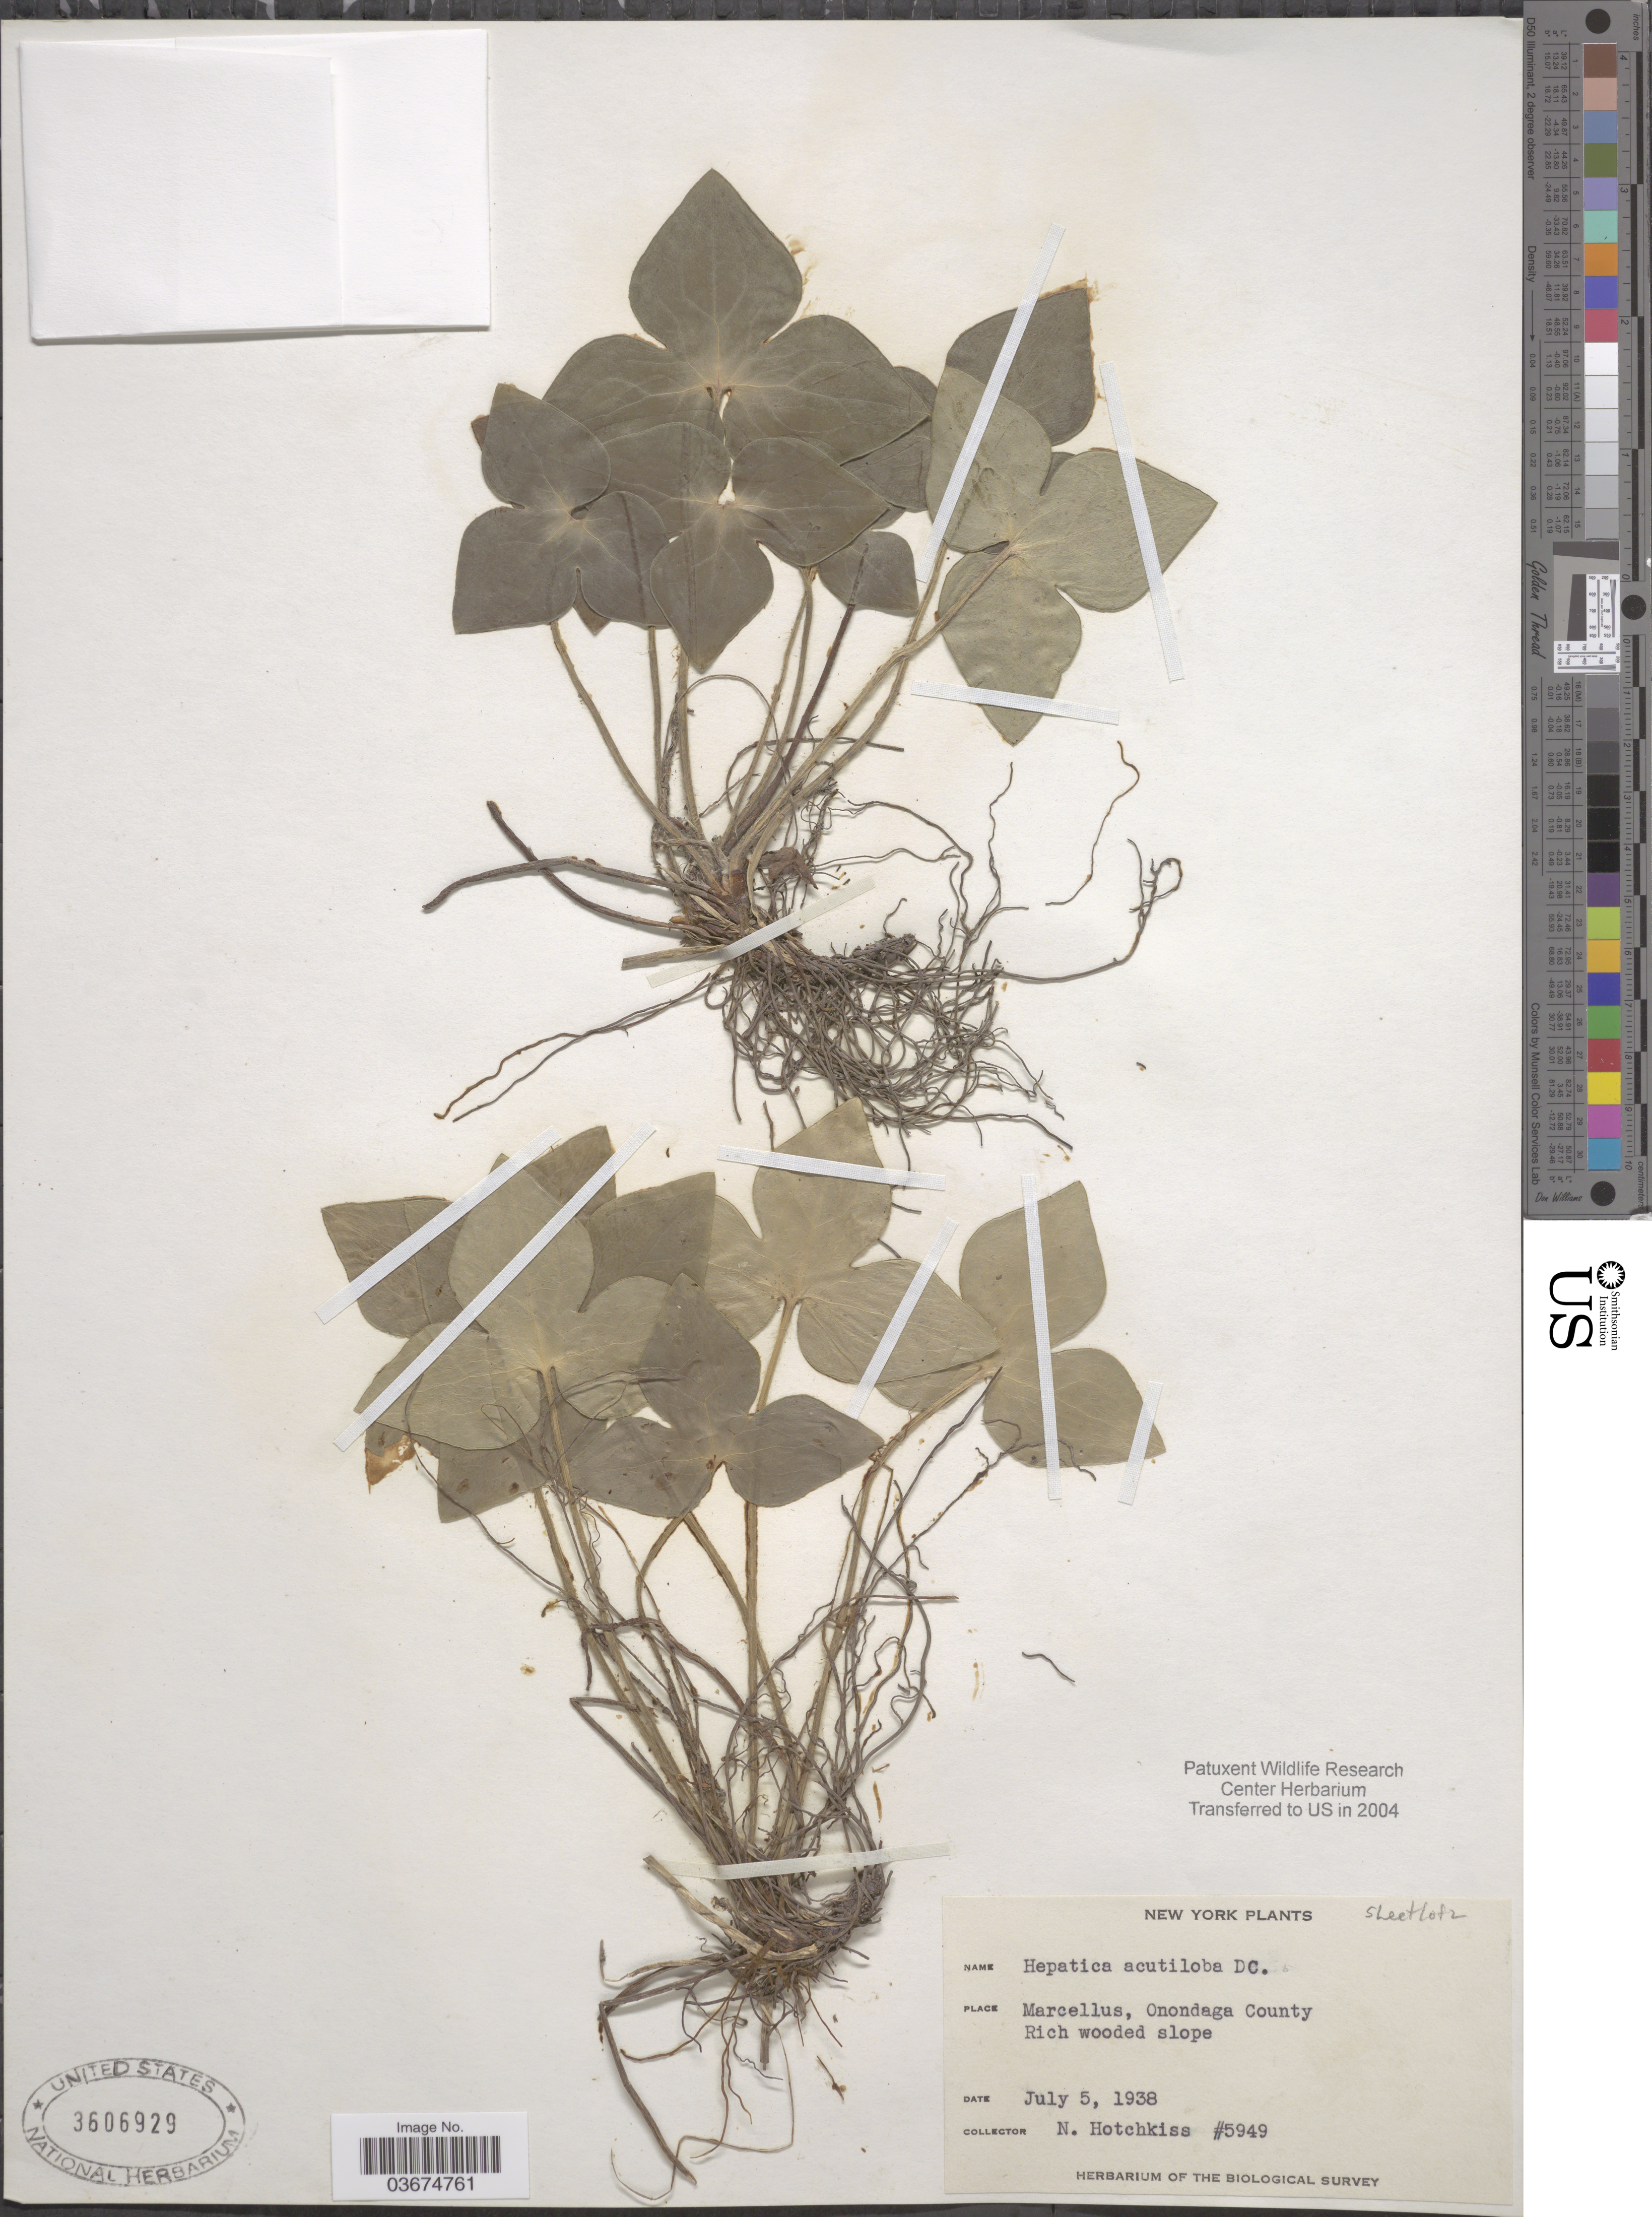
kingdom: Plantae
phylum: Tracheophyta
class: Magnoliopsida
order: Ranunculales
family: Ranunculaceae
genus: Hepatica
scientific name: Hepatica acutiloba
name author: DC.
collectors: N. Hotchkiss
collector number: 5949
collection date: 1938-07-05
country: United States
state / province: New York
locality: Marcellus, Onondaga County.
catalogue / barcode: US 3606929